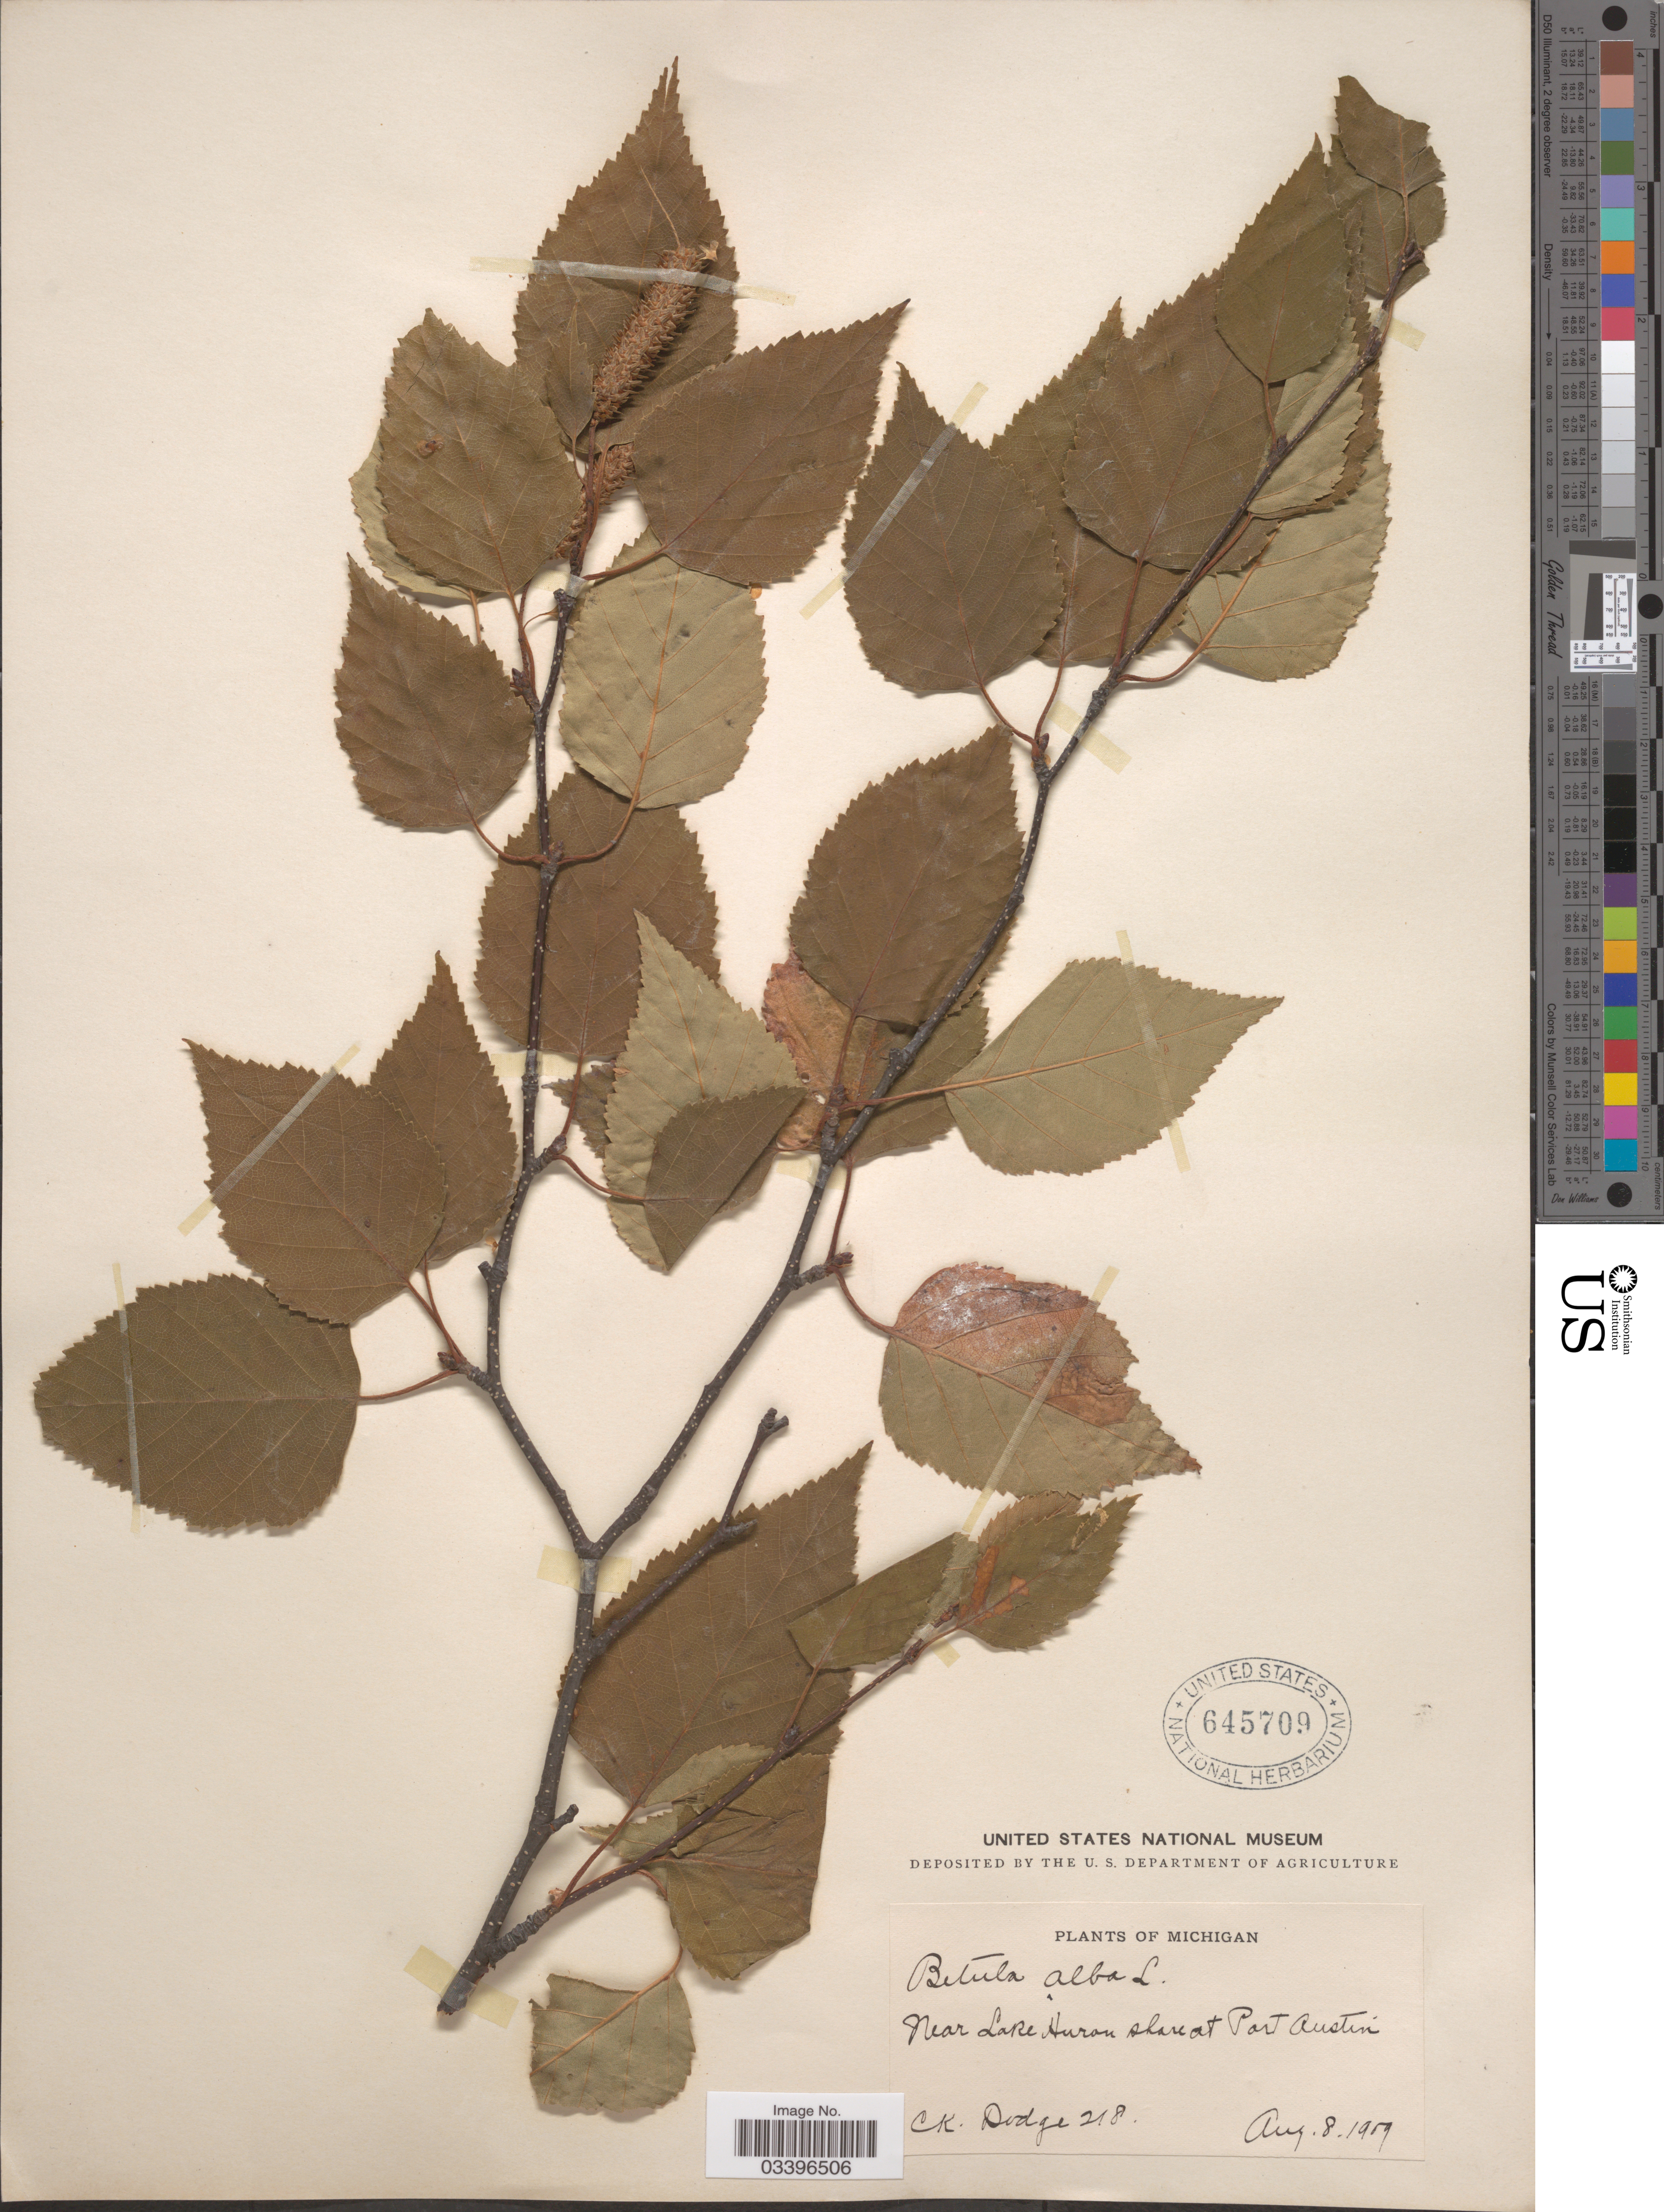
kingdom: Plantae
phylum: Tracheophyta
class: Magnoliopsida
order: Fagales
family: Betulaceae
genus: Betula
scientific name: Betula papyrifera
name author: Marshall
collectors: C. Dodge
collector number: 218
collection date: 1909-08-08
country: United States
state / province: Michigan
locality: Near Lake Huron shore at Port Austin.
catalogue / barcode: US 645709